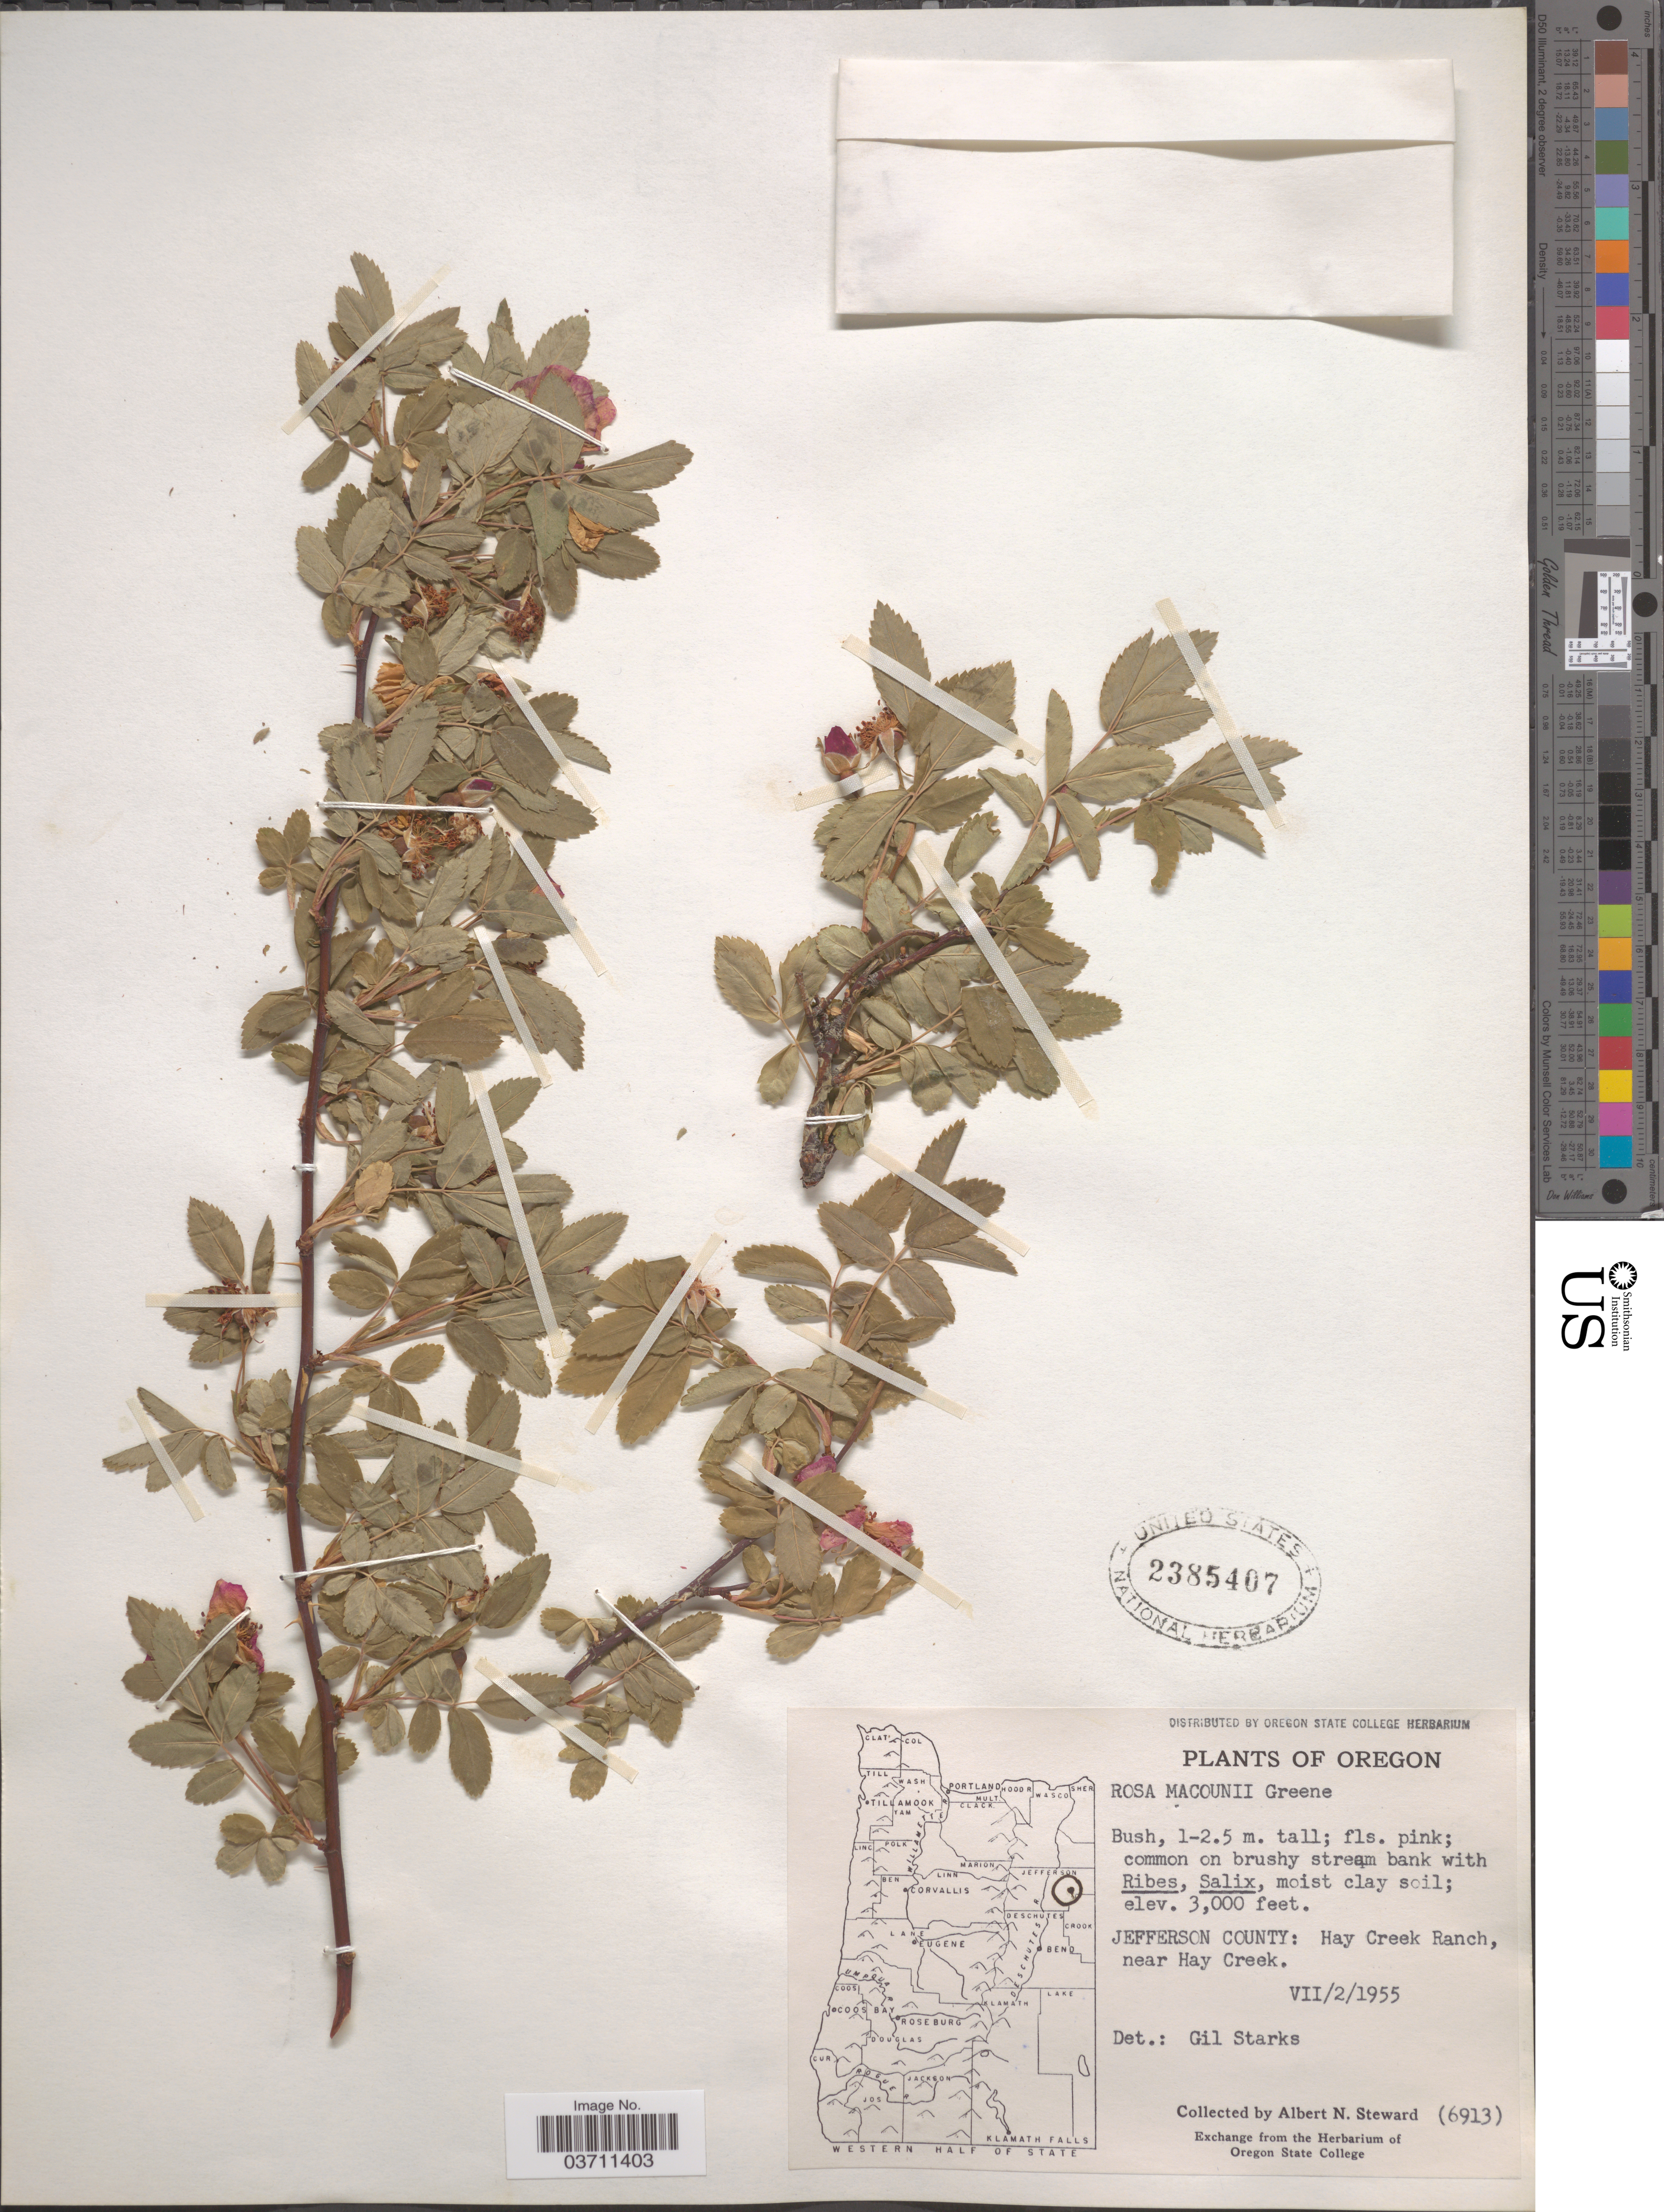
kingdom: Plantae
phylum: Tracheophyta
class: Magnoliopsida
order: Rosales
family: Rosaceae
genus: Rosa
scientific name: Rosa macounii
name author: Greene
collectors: A. N. Steward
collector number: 6913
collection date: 1955-07-02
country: United States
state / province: Oregon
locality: Jefferson County: Hay Creek Ranch, near Hay Creek.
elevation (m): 914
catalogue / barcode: US 2385407